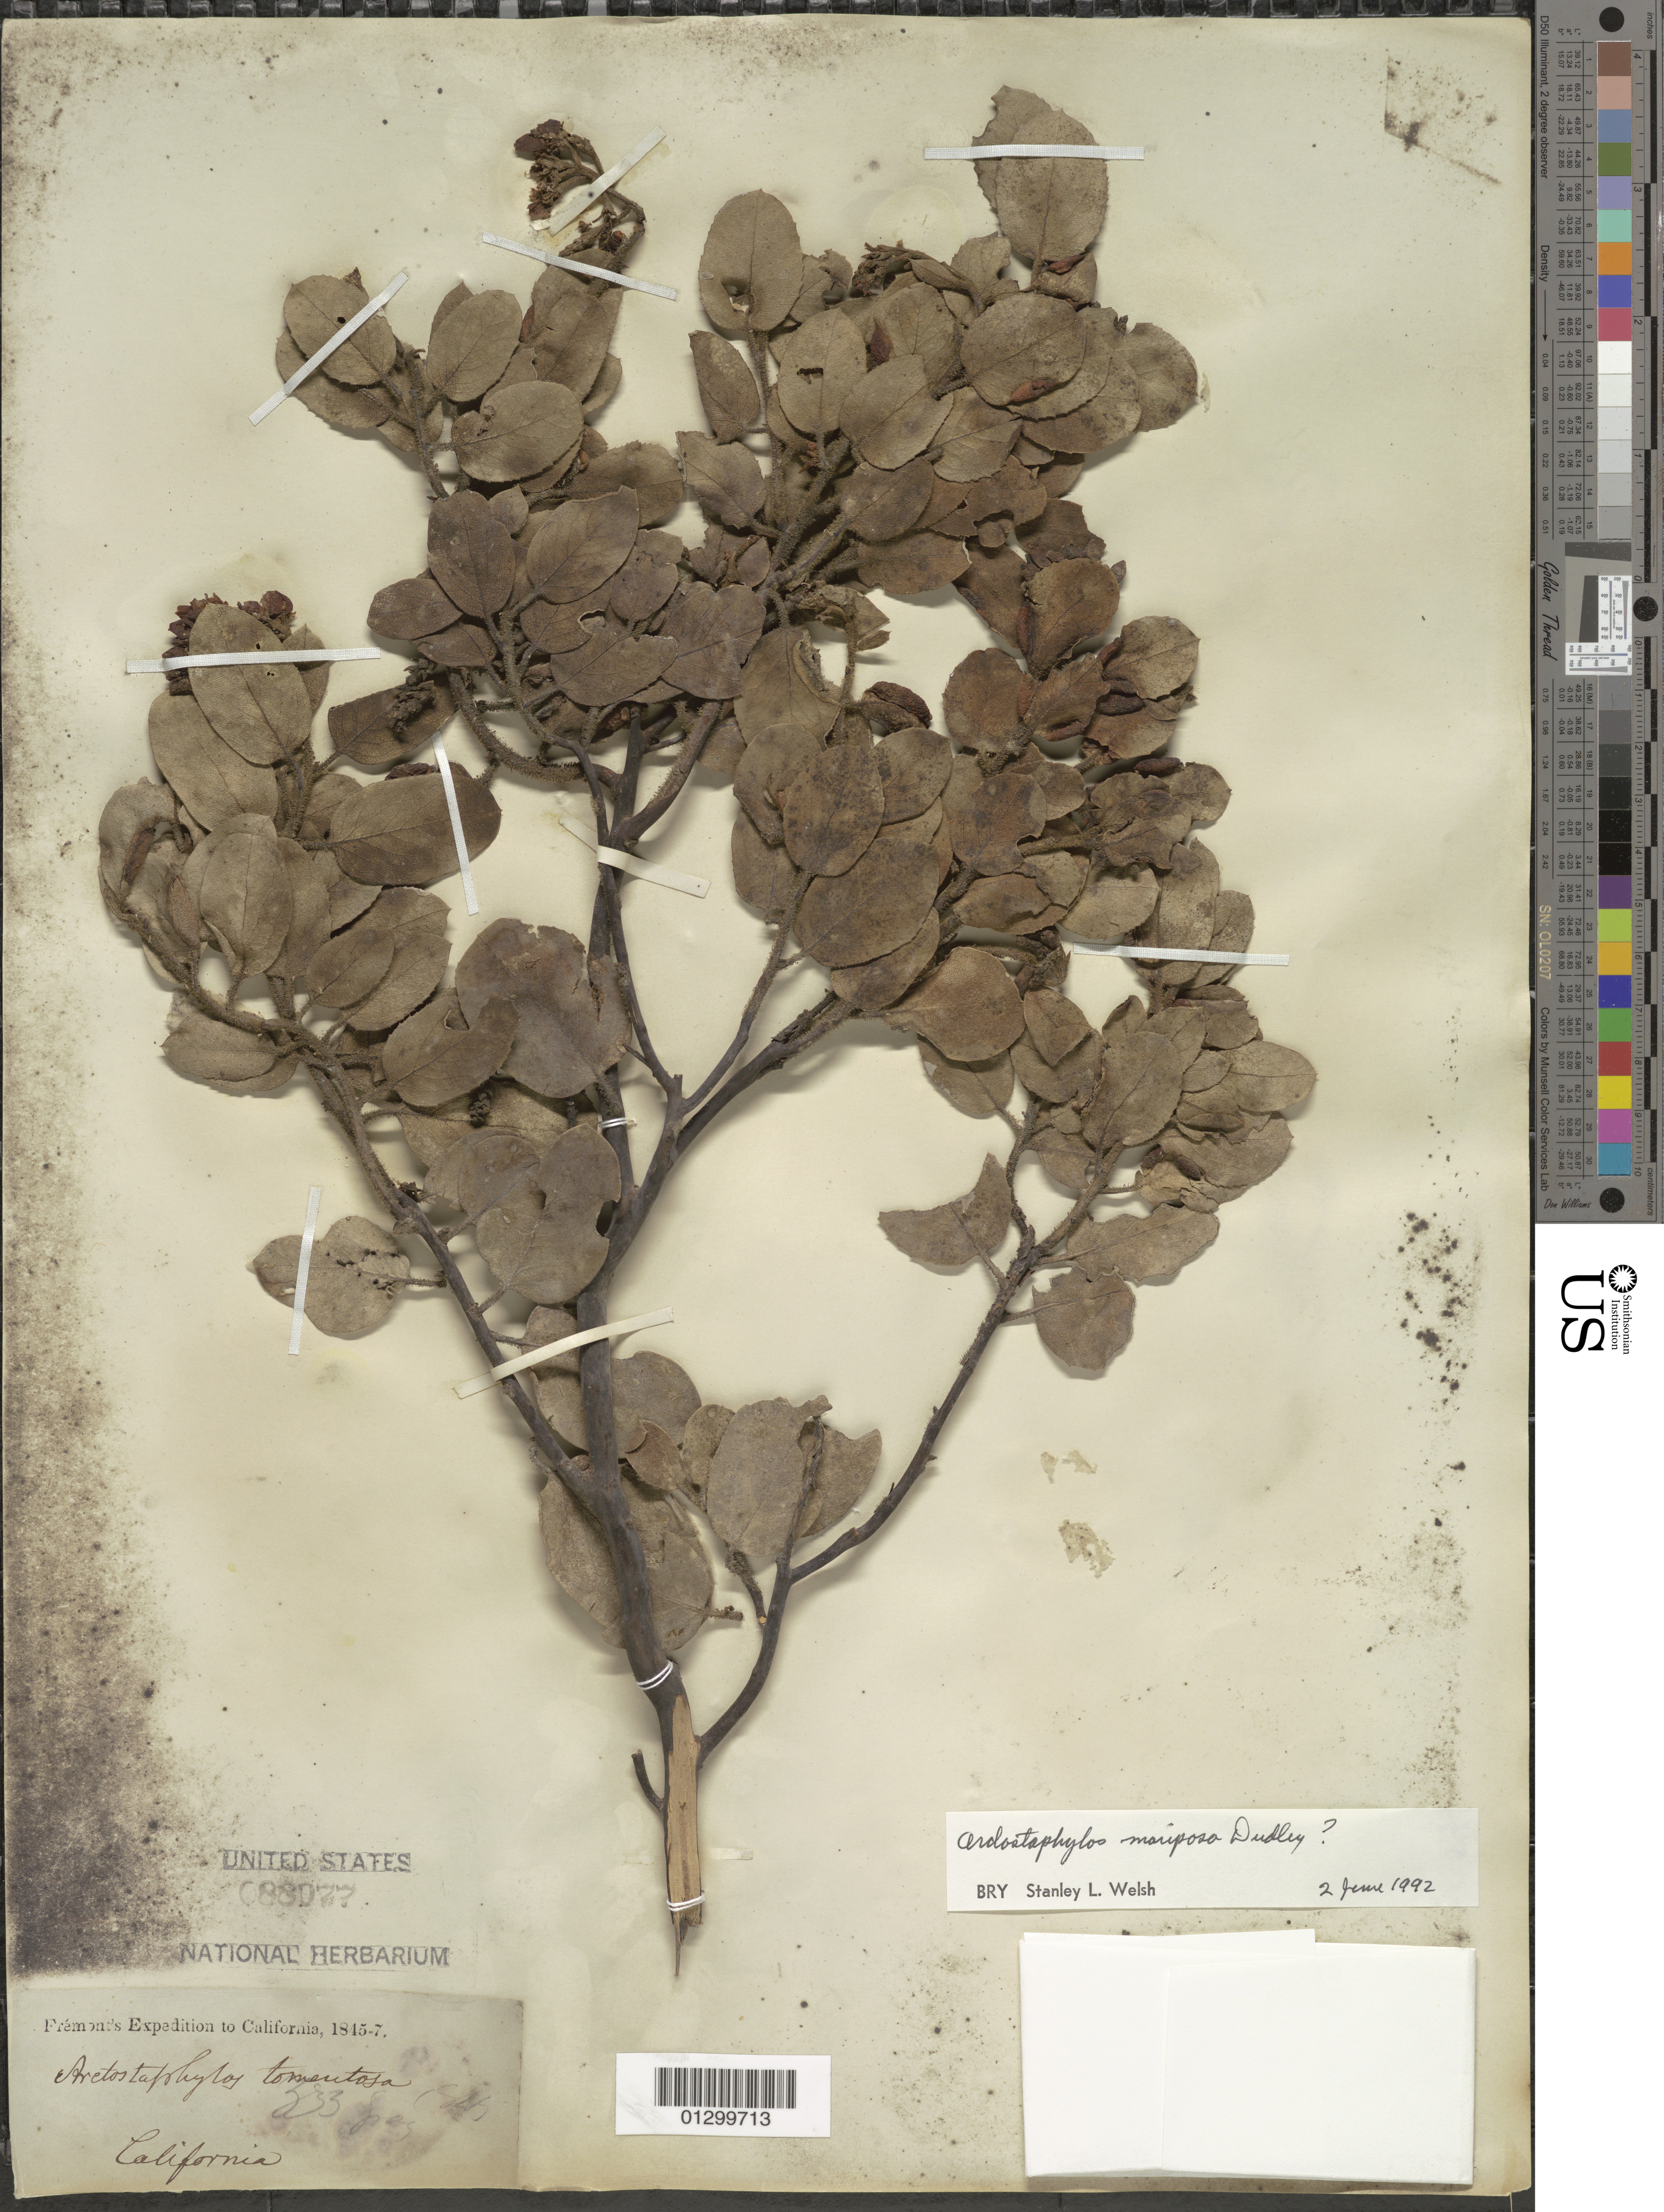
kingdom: Plantae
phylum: Tracheophyta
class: Magnoliopsida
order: Ericales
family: Ericaceae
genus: Arctostaphylos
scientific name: Arctostaphylos mariposa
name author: Dudley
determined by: Welsh, Stanley L., (BRY), Brigham Young University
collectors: J. C. Frémont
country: United States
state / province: California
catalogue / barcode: US 88077